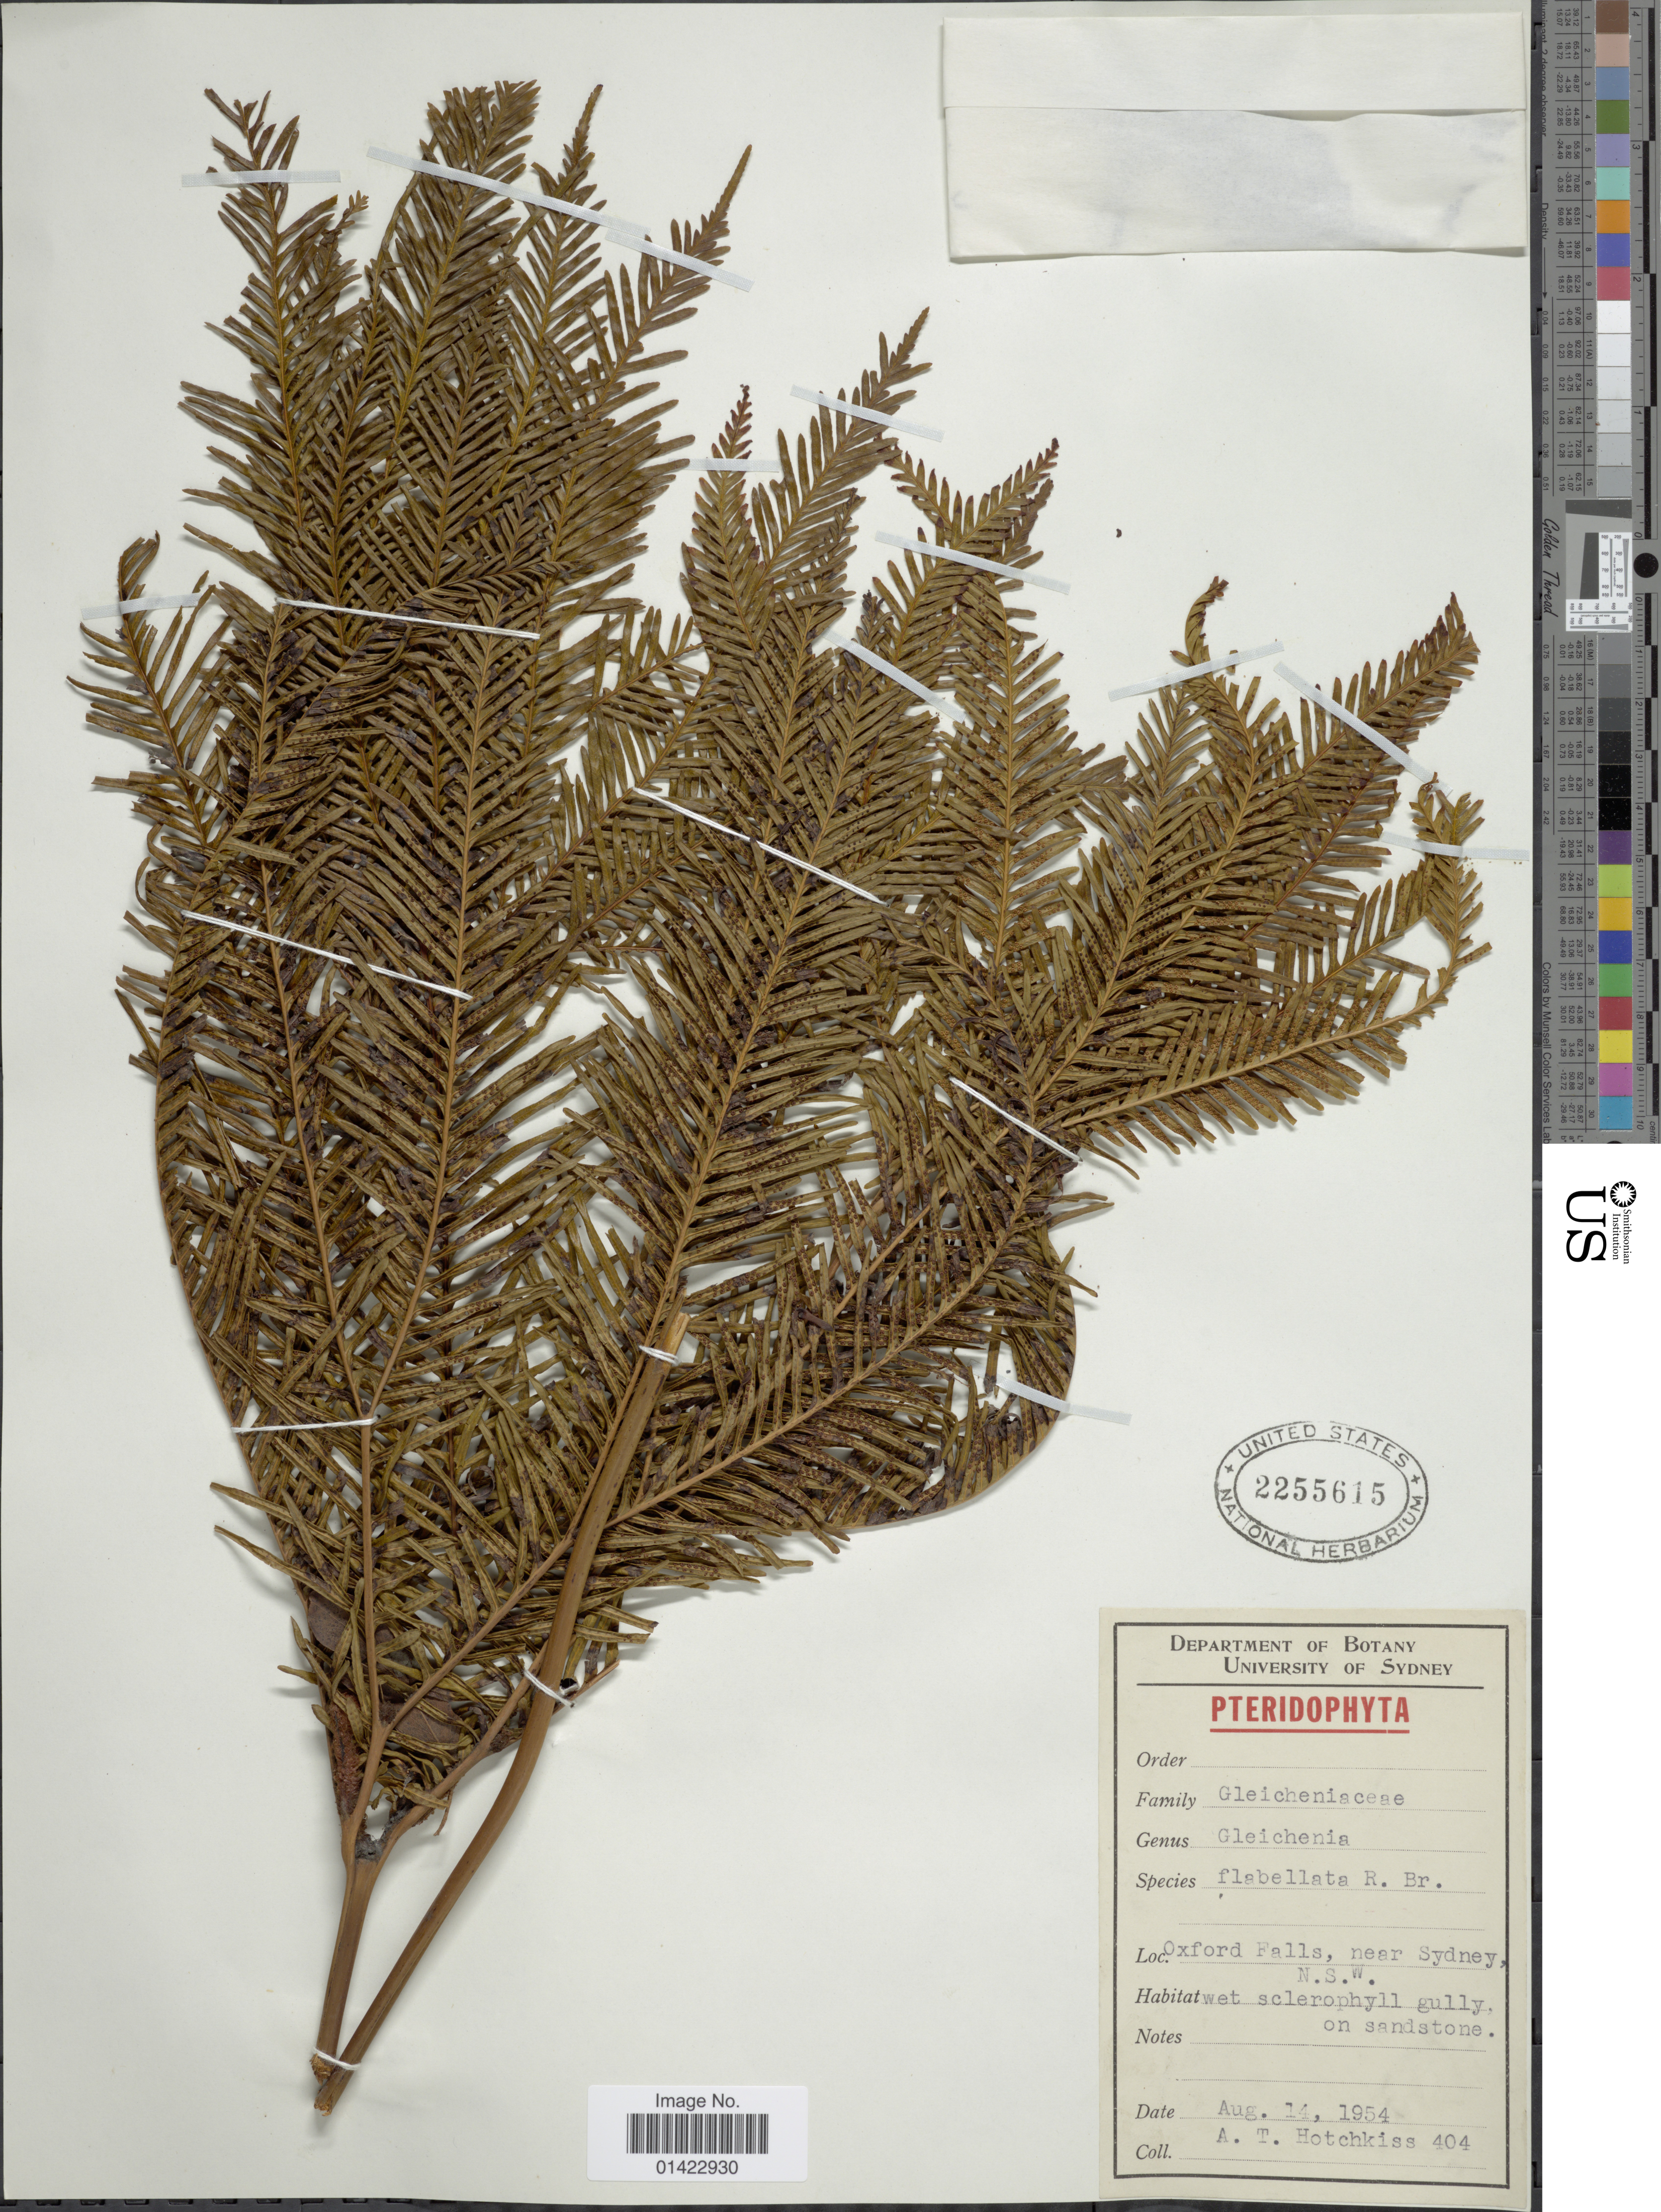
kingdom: Plantae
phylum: Tracheophyta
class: Polypodiopsida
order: Gleicheniales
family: Gleicheniaceae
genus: Sticherus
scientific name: Sticherus flabellatus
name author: (R. Br.) H. St. John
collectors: A. Hotchkiss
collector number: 404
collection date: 1954-08-14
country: Australia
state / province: New South Wales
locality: Oxford Falls, near Sydney.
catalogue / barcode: US 2255615